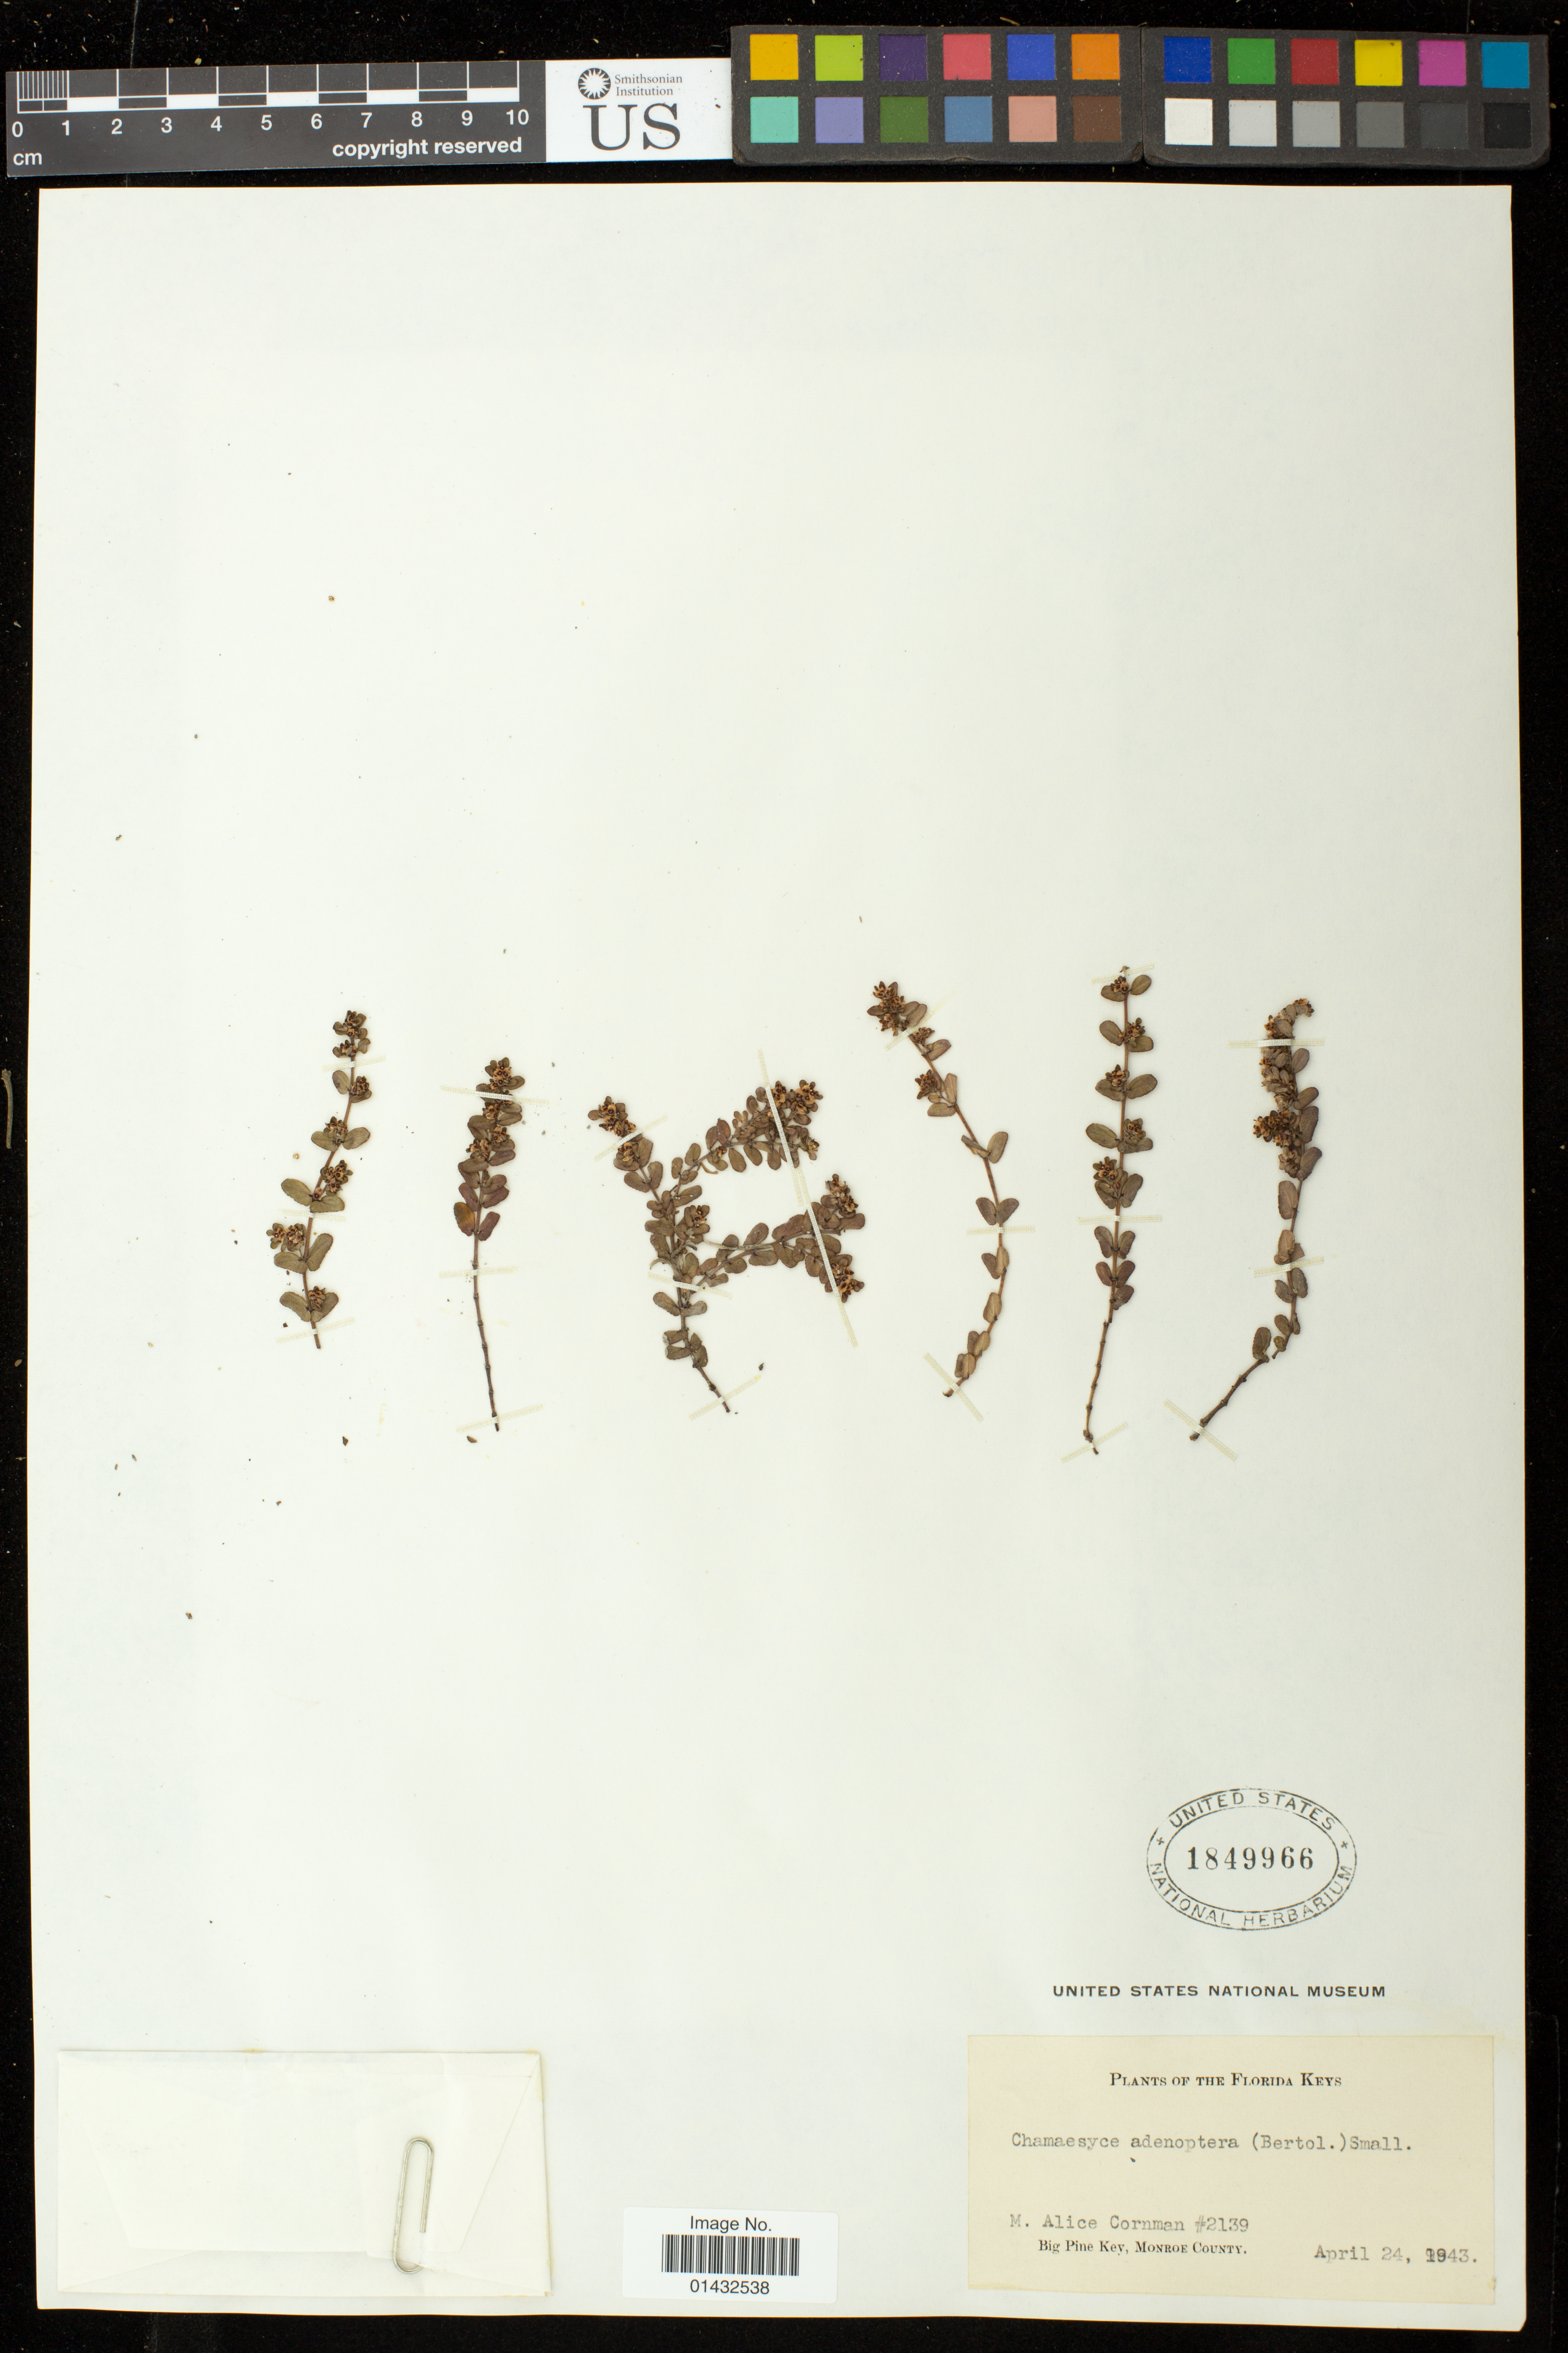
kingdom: Plantae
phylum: Tracheophyta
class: Magnoliopsida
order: Malpighiales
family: Euphorbiaceae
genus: Euphorbia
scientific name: Euphorbia adenoptera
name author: Bertol.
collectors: M. Cornman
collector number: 2139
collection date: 1943-04-24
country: United States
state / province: Florida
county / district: Monroe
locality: Big Pine Key, Florida Keys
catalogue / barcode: US 1849966